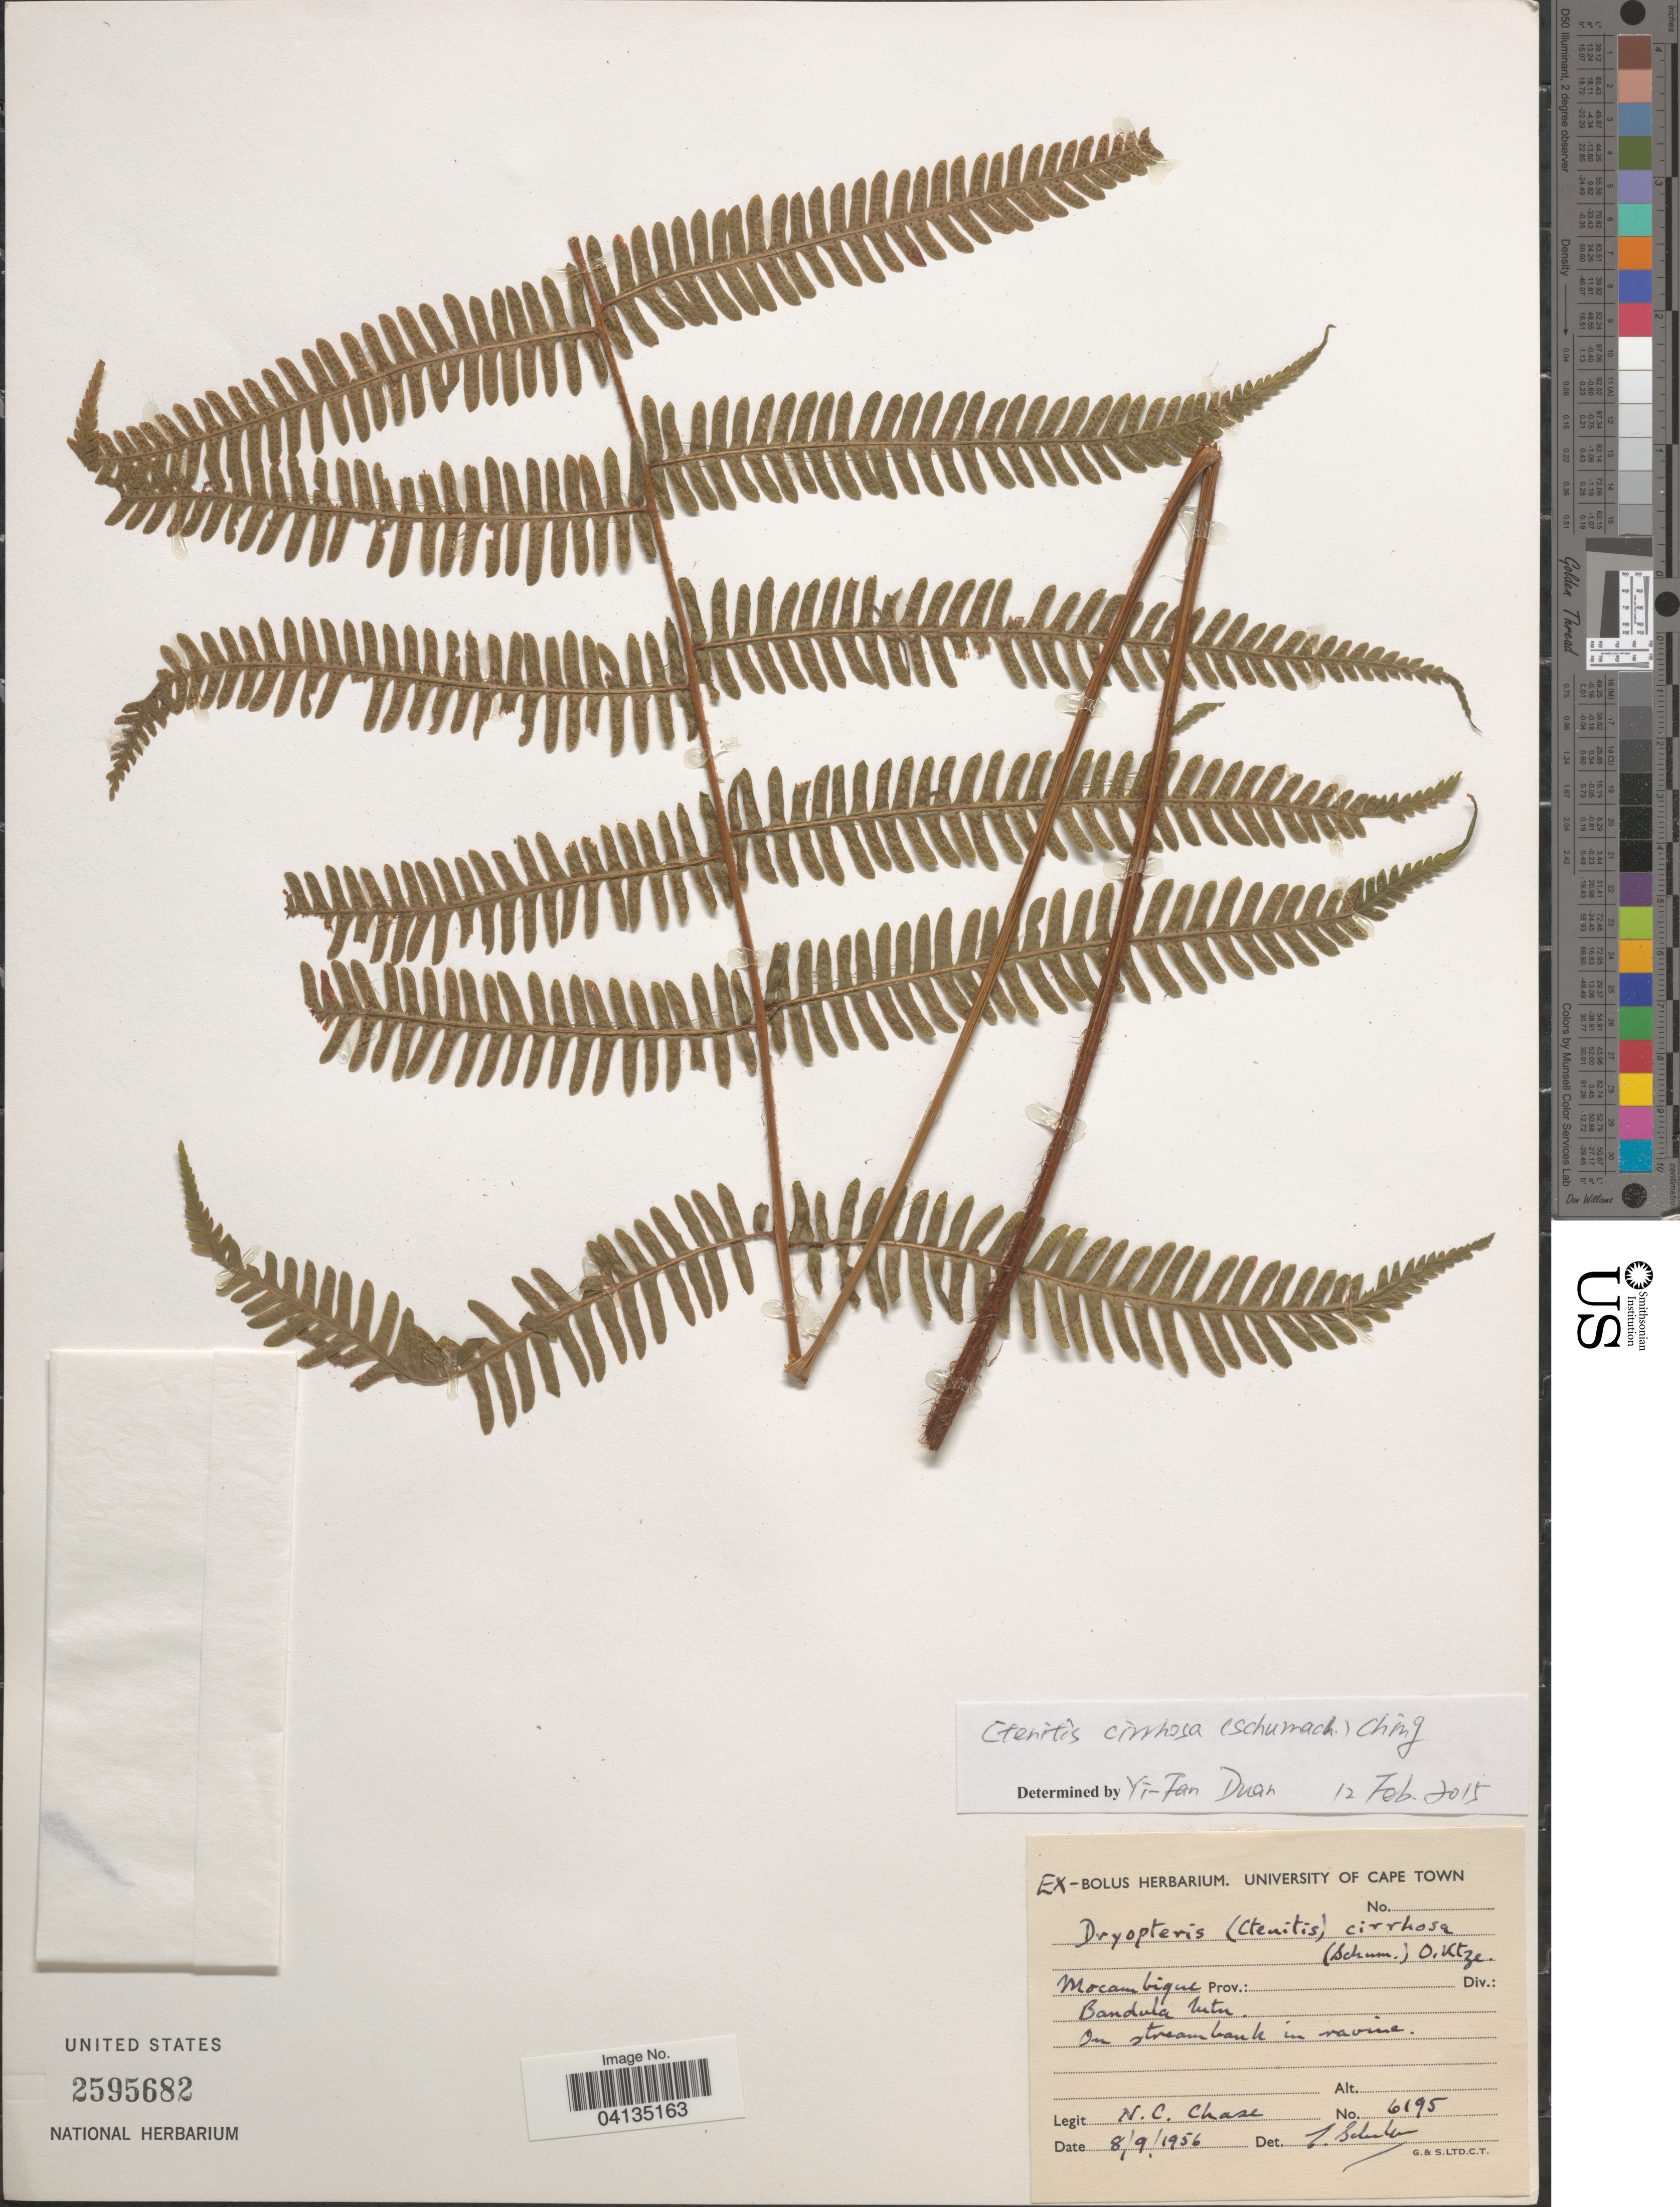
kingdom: Plantae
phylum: Tracheophyta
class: Polypodiopsida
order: Polypodiales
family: Dryopteridaceae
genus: Ctenitis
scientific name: Ctenitis cirrhosa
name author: (Schumach.) Ching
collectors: N. C. Chase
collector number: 6195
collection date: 1956-09-08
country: Mozambique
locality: Mocambique. Bandula Mtn.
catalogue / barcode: US 2595682